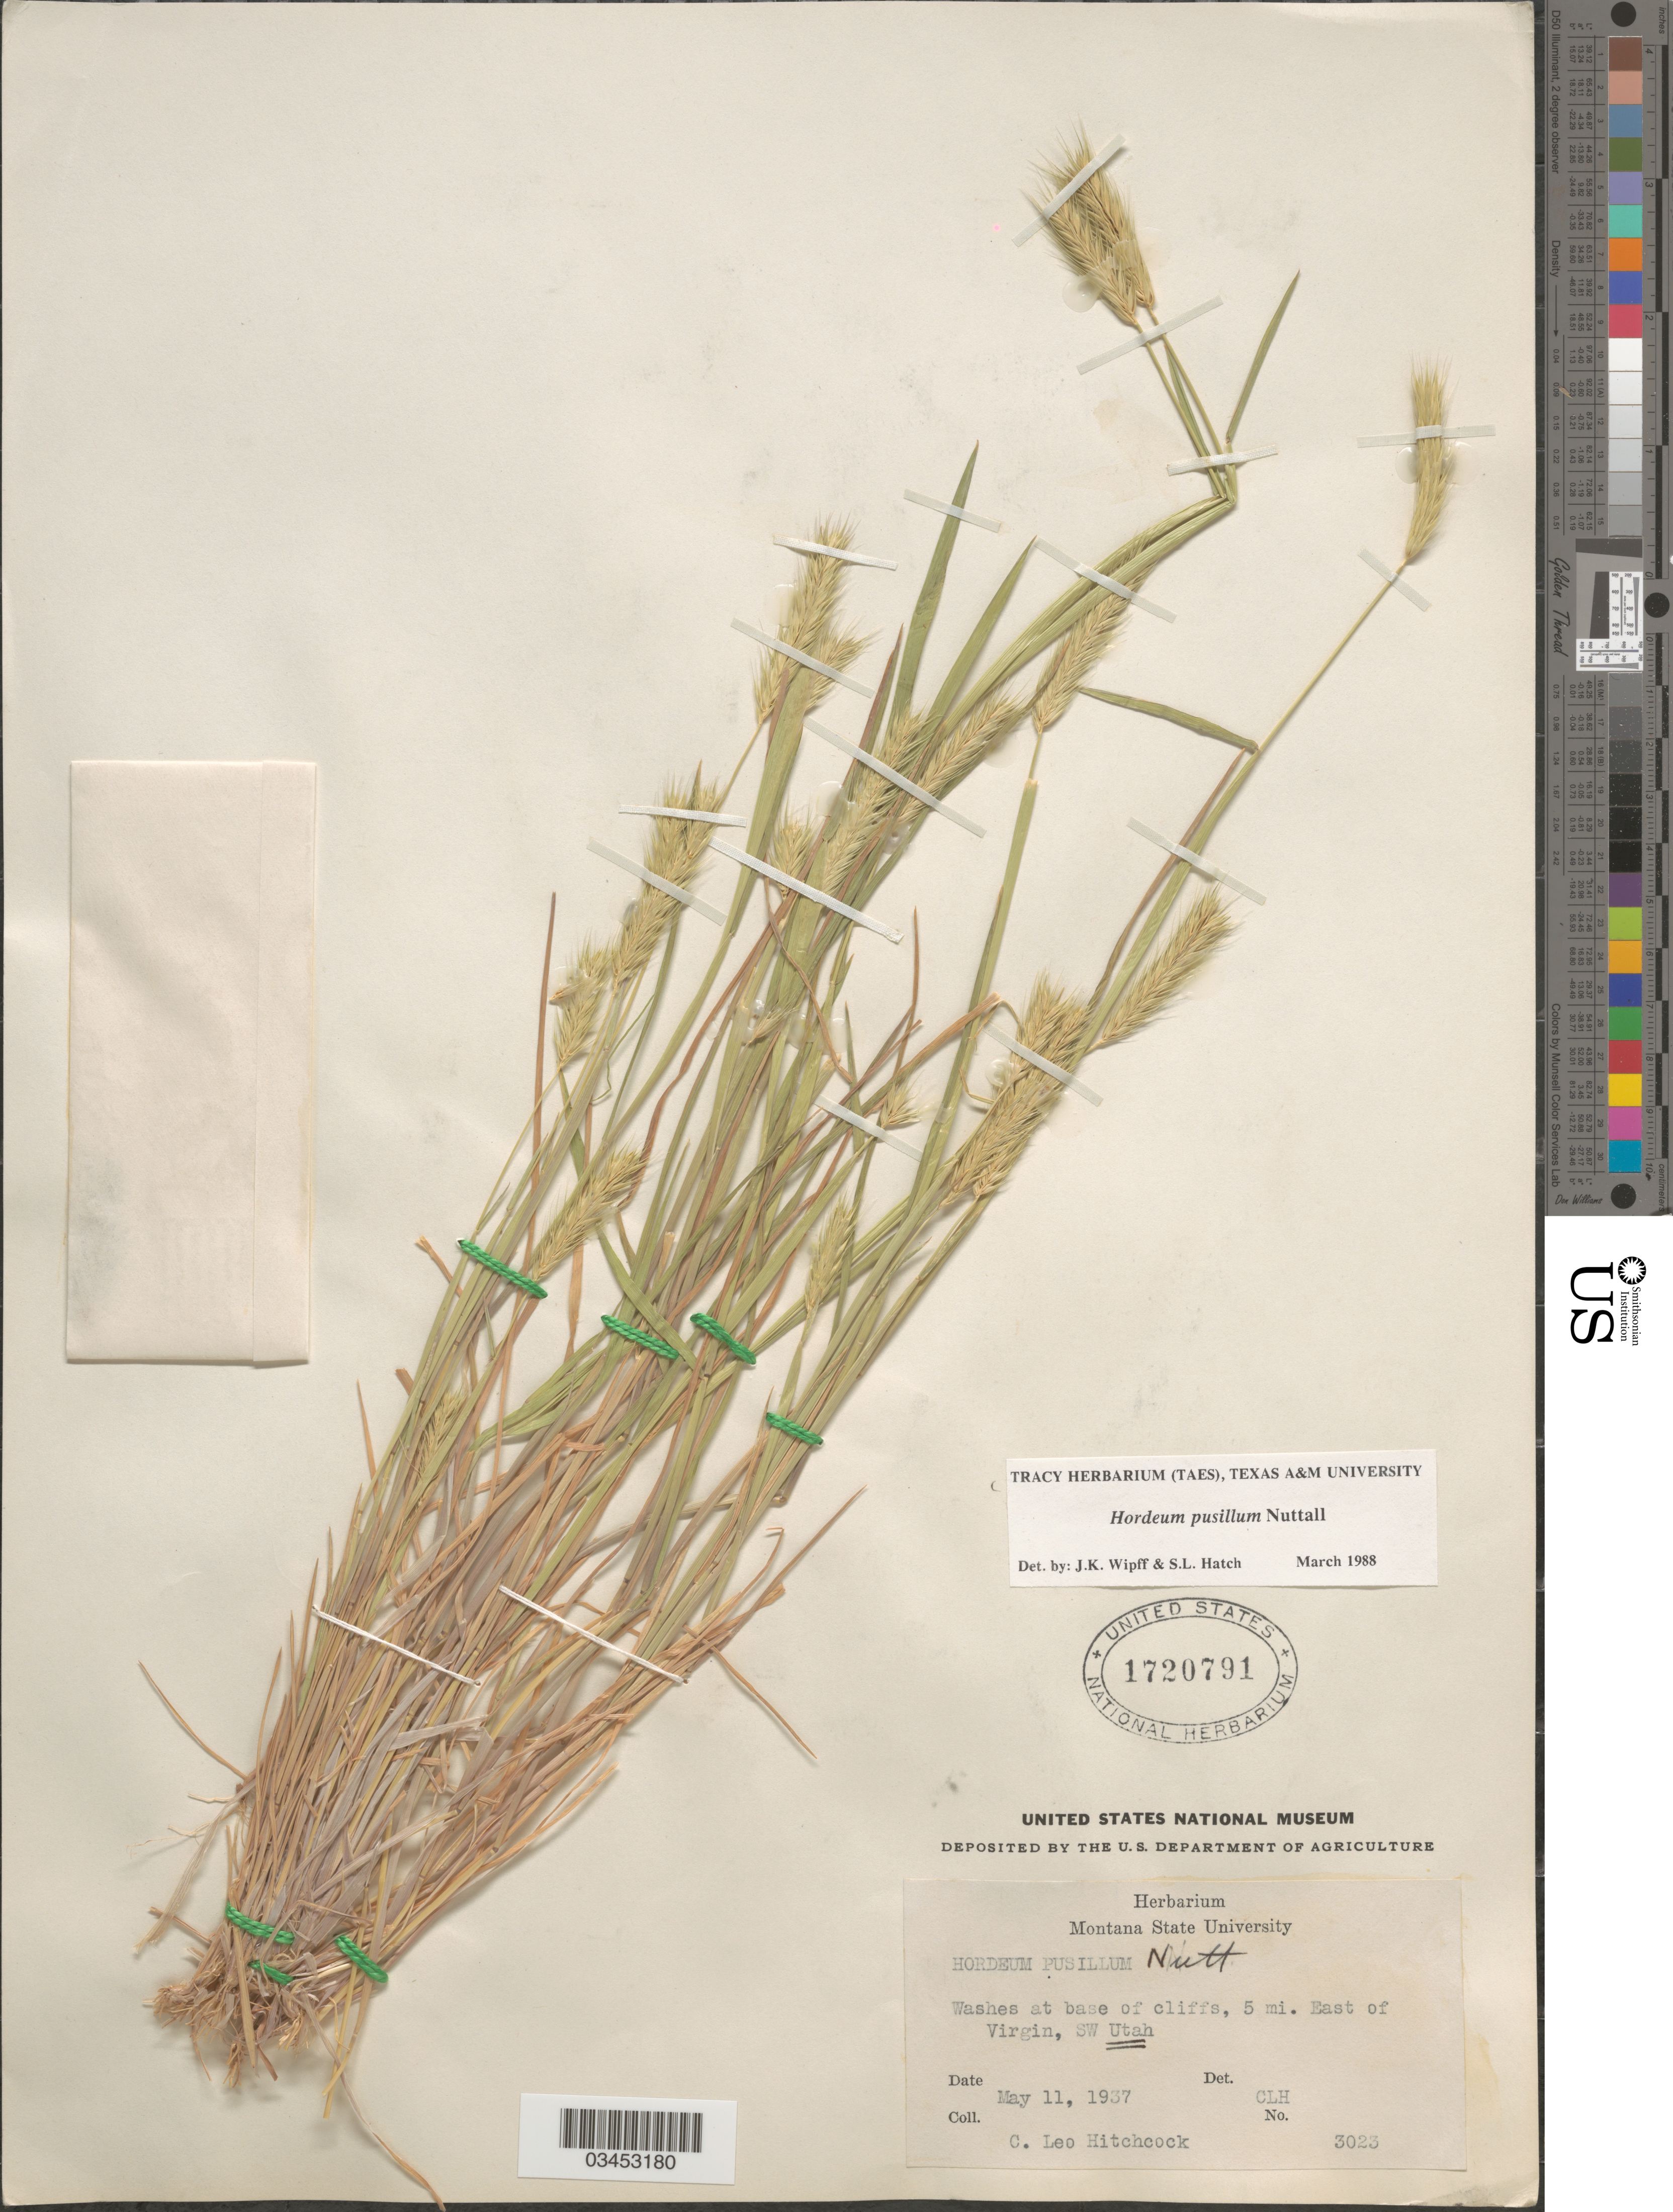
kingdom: Plantae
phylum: Tracheophyta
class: Liliopsida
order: Poales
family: Poaceae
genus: Hordeum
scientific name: Hordeum pusillum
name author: Nutt.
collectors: C. L. Hitchcock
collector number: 3023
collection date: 1937-05-11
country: United States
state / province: Utah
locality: Washes at base of cliffs, 5 mi. East of Virgin, SW Utah.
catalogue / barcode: US 1720791